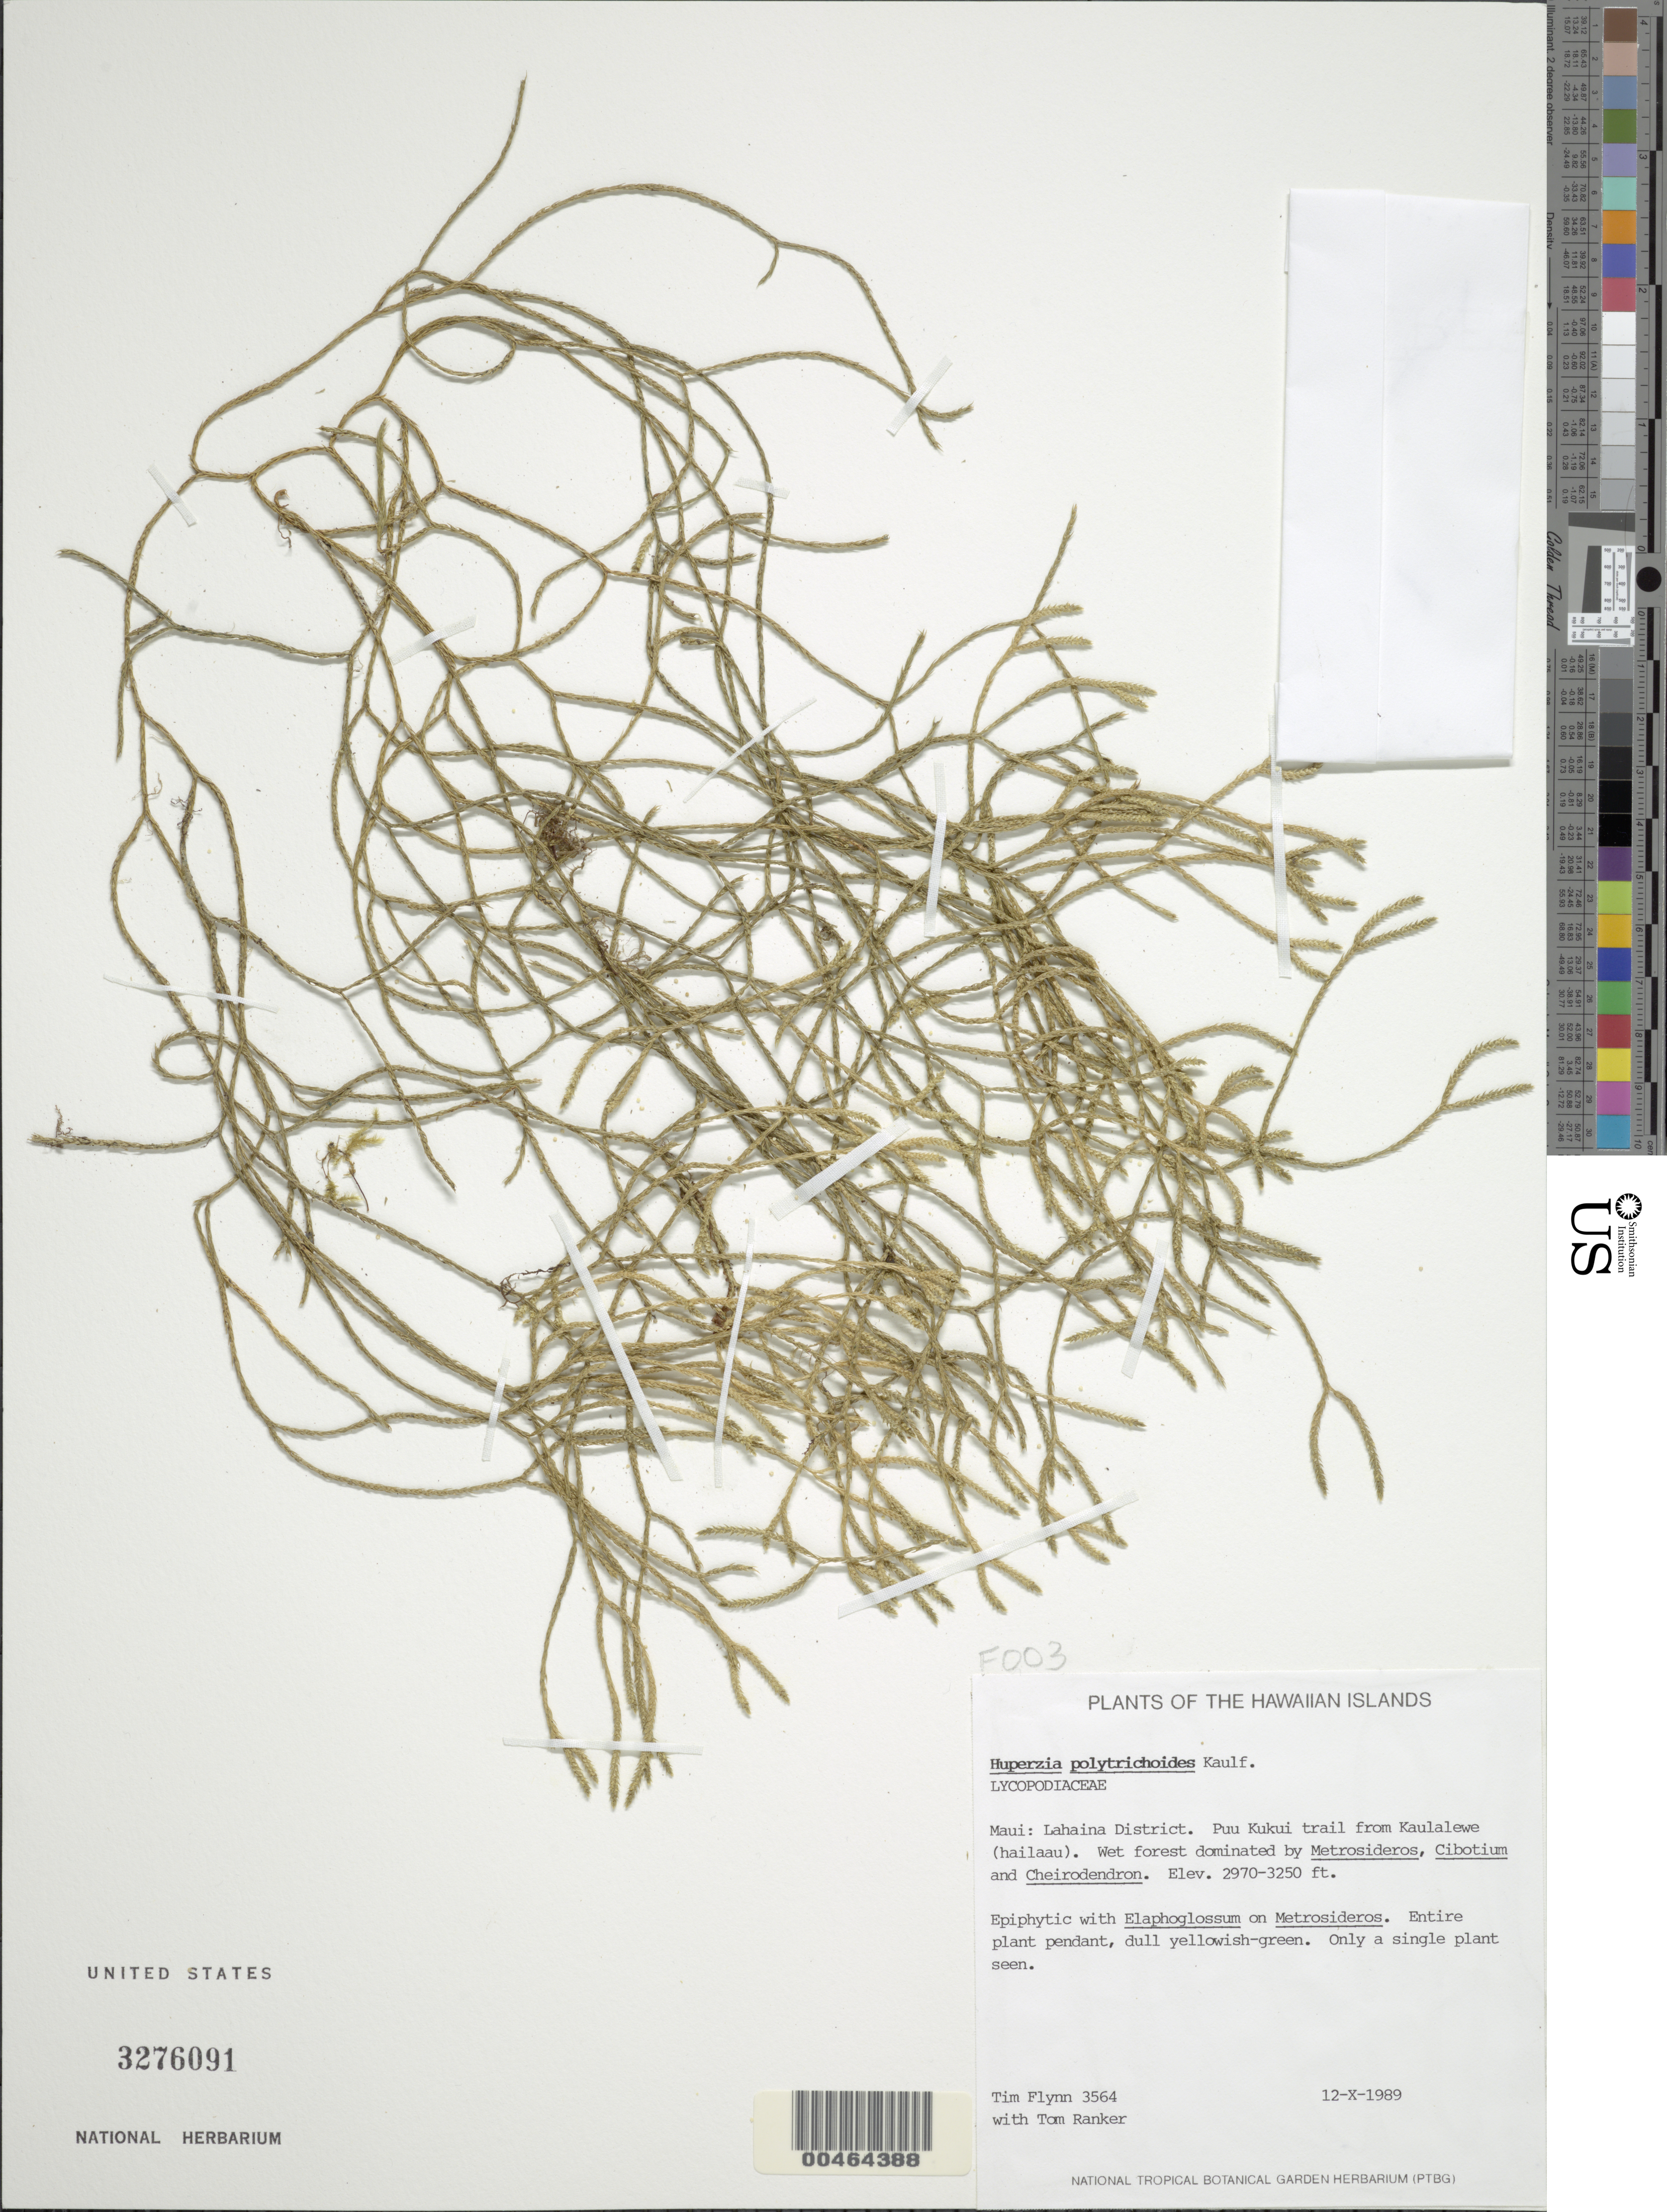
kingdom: Plantae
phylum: Tracheophyta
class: Lycopodiopsida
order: Lycopodiales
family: Lycopodiaceae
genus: Phlegmariurus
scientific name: Phlegmariurus filiformis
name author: (Sw.) W.H. Wagner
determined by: Field, A. R.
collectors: T. W. Flynn & T. A. Ranker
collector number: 3564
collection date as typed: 12 Oct 1989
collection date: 1989-10-12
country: United States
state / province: Hawaii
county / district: Maui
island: Maui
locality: Lahaina District. Puu Kukui trail from Kaulalewe (hailaau).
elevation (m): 905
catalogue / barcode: US 3276091